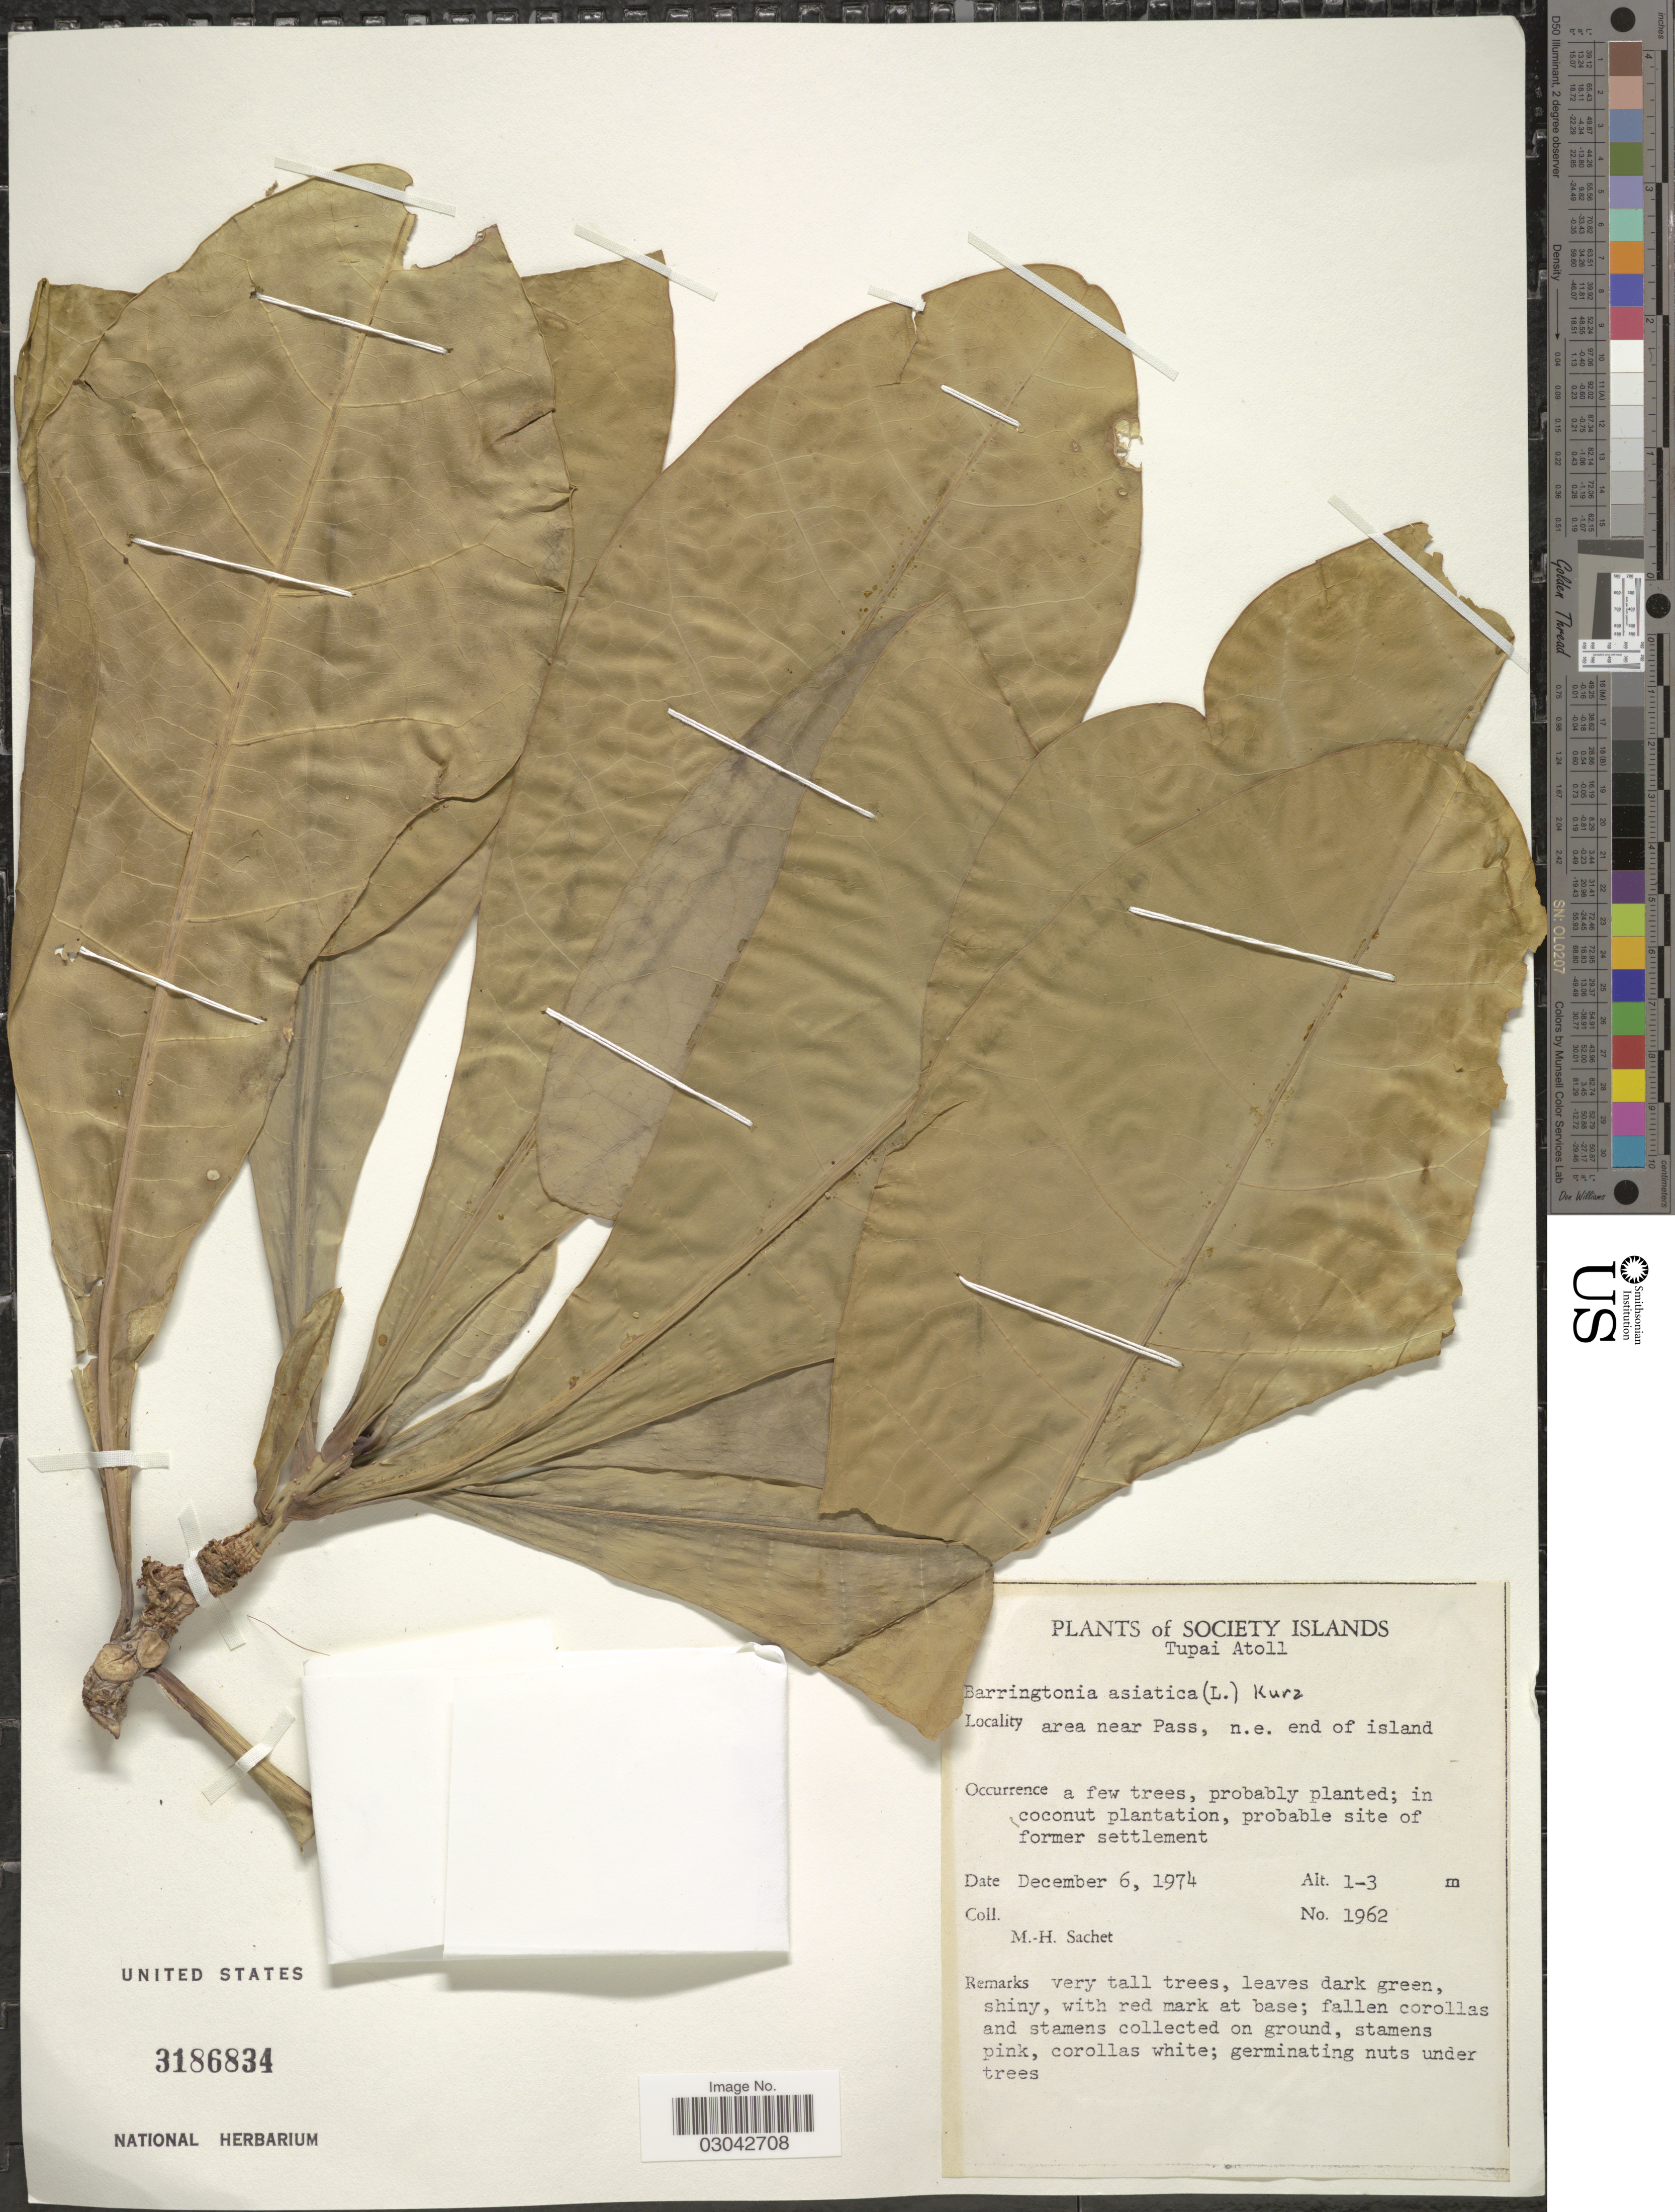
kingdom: Plantae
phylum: Tracheophyta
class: Magnoliopsida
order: Ericales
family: Lecythidaceae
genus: Barringtonia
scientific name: Barringtonia asiatica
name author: (L.) Kurz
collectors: M.-H. Sachet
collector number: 1962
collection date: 1974-12-06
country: French Polynesia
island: Tupai Atoll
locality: Society Islands. Tupai Atoll. Area near Pass, n.e. end of island.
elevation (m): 1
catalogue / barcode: US 3186834